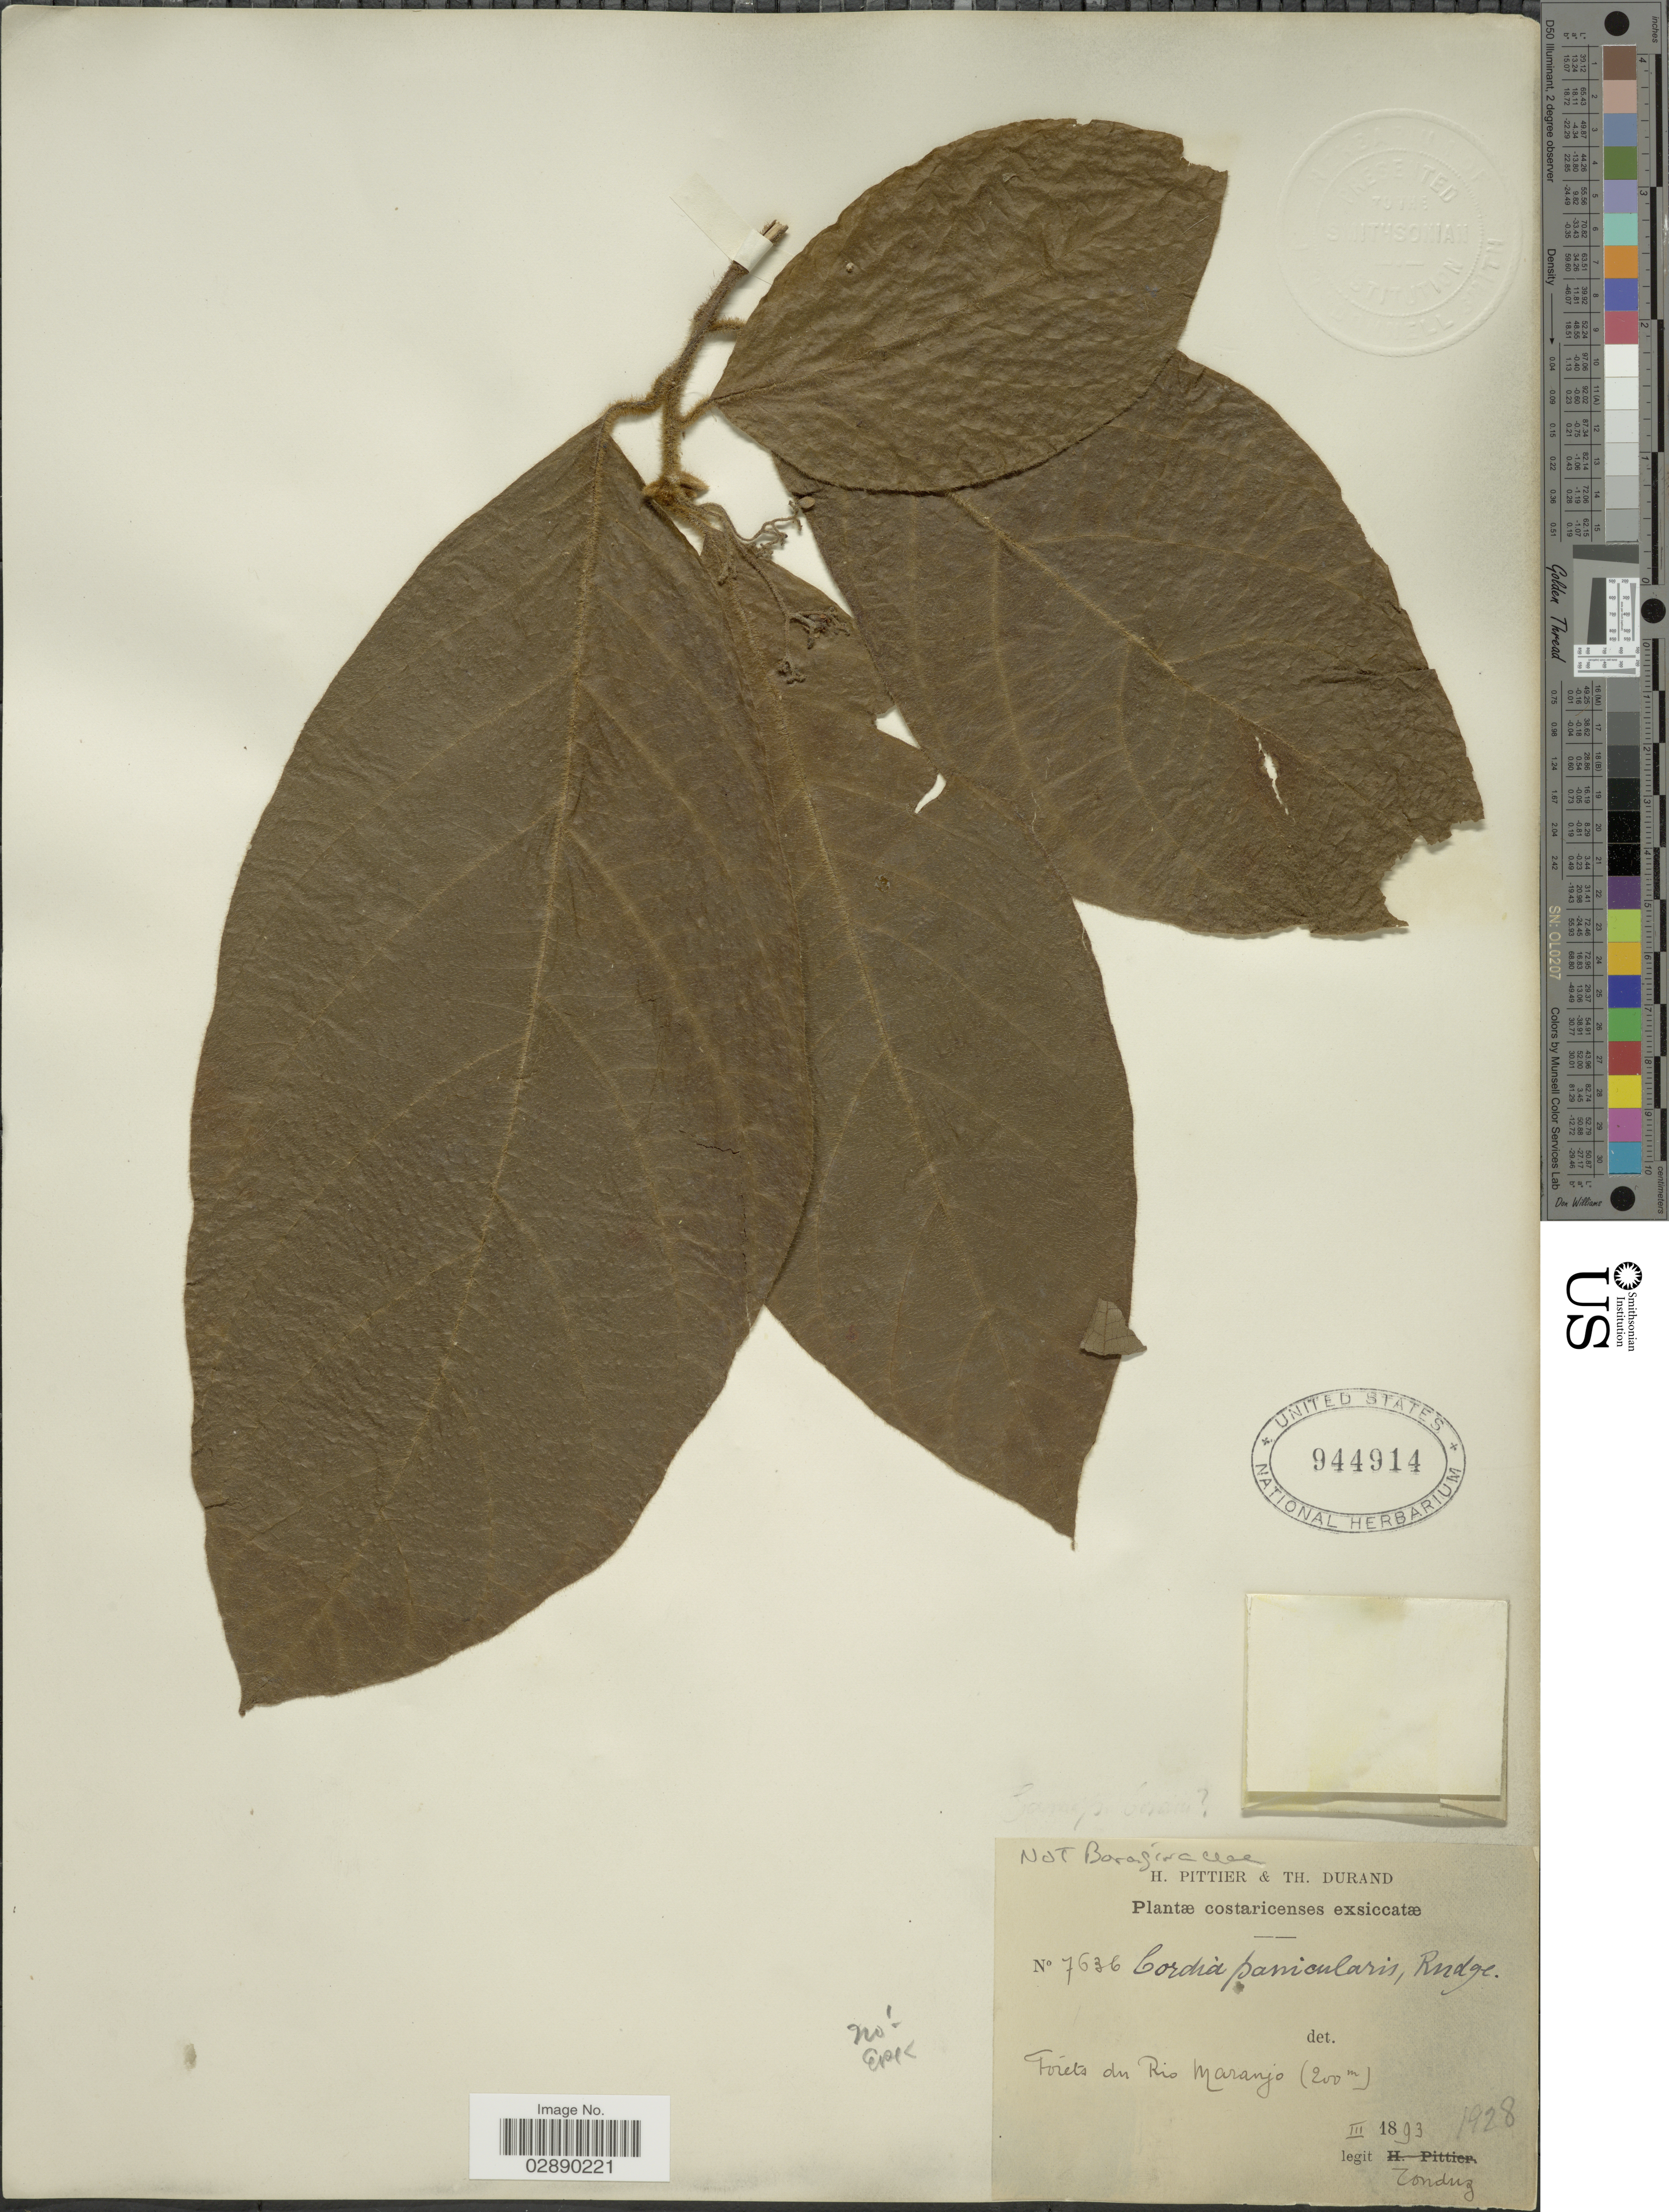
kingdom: Plantae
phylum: Tracheophyta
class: Magnoliopsida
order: Boraginales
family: Cordiaceae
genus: Cordia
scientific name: Cordia sp.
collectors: Tonduz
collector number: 7636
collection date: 1893-03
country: Costa Rica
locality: Forets du Rio Maranjo.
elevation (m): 200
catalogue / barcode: US 944914